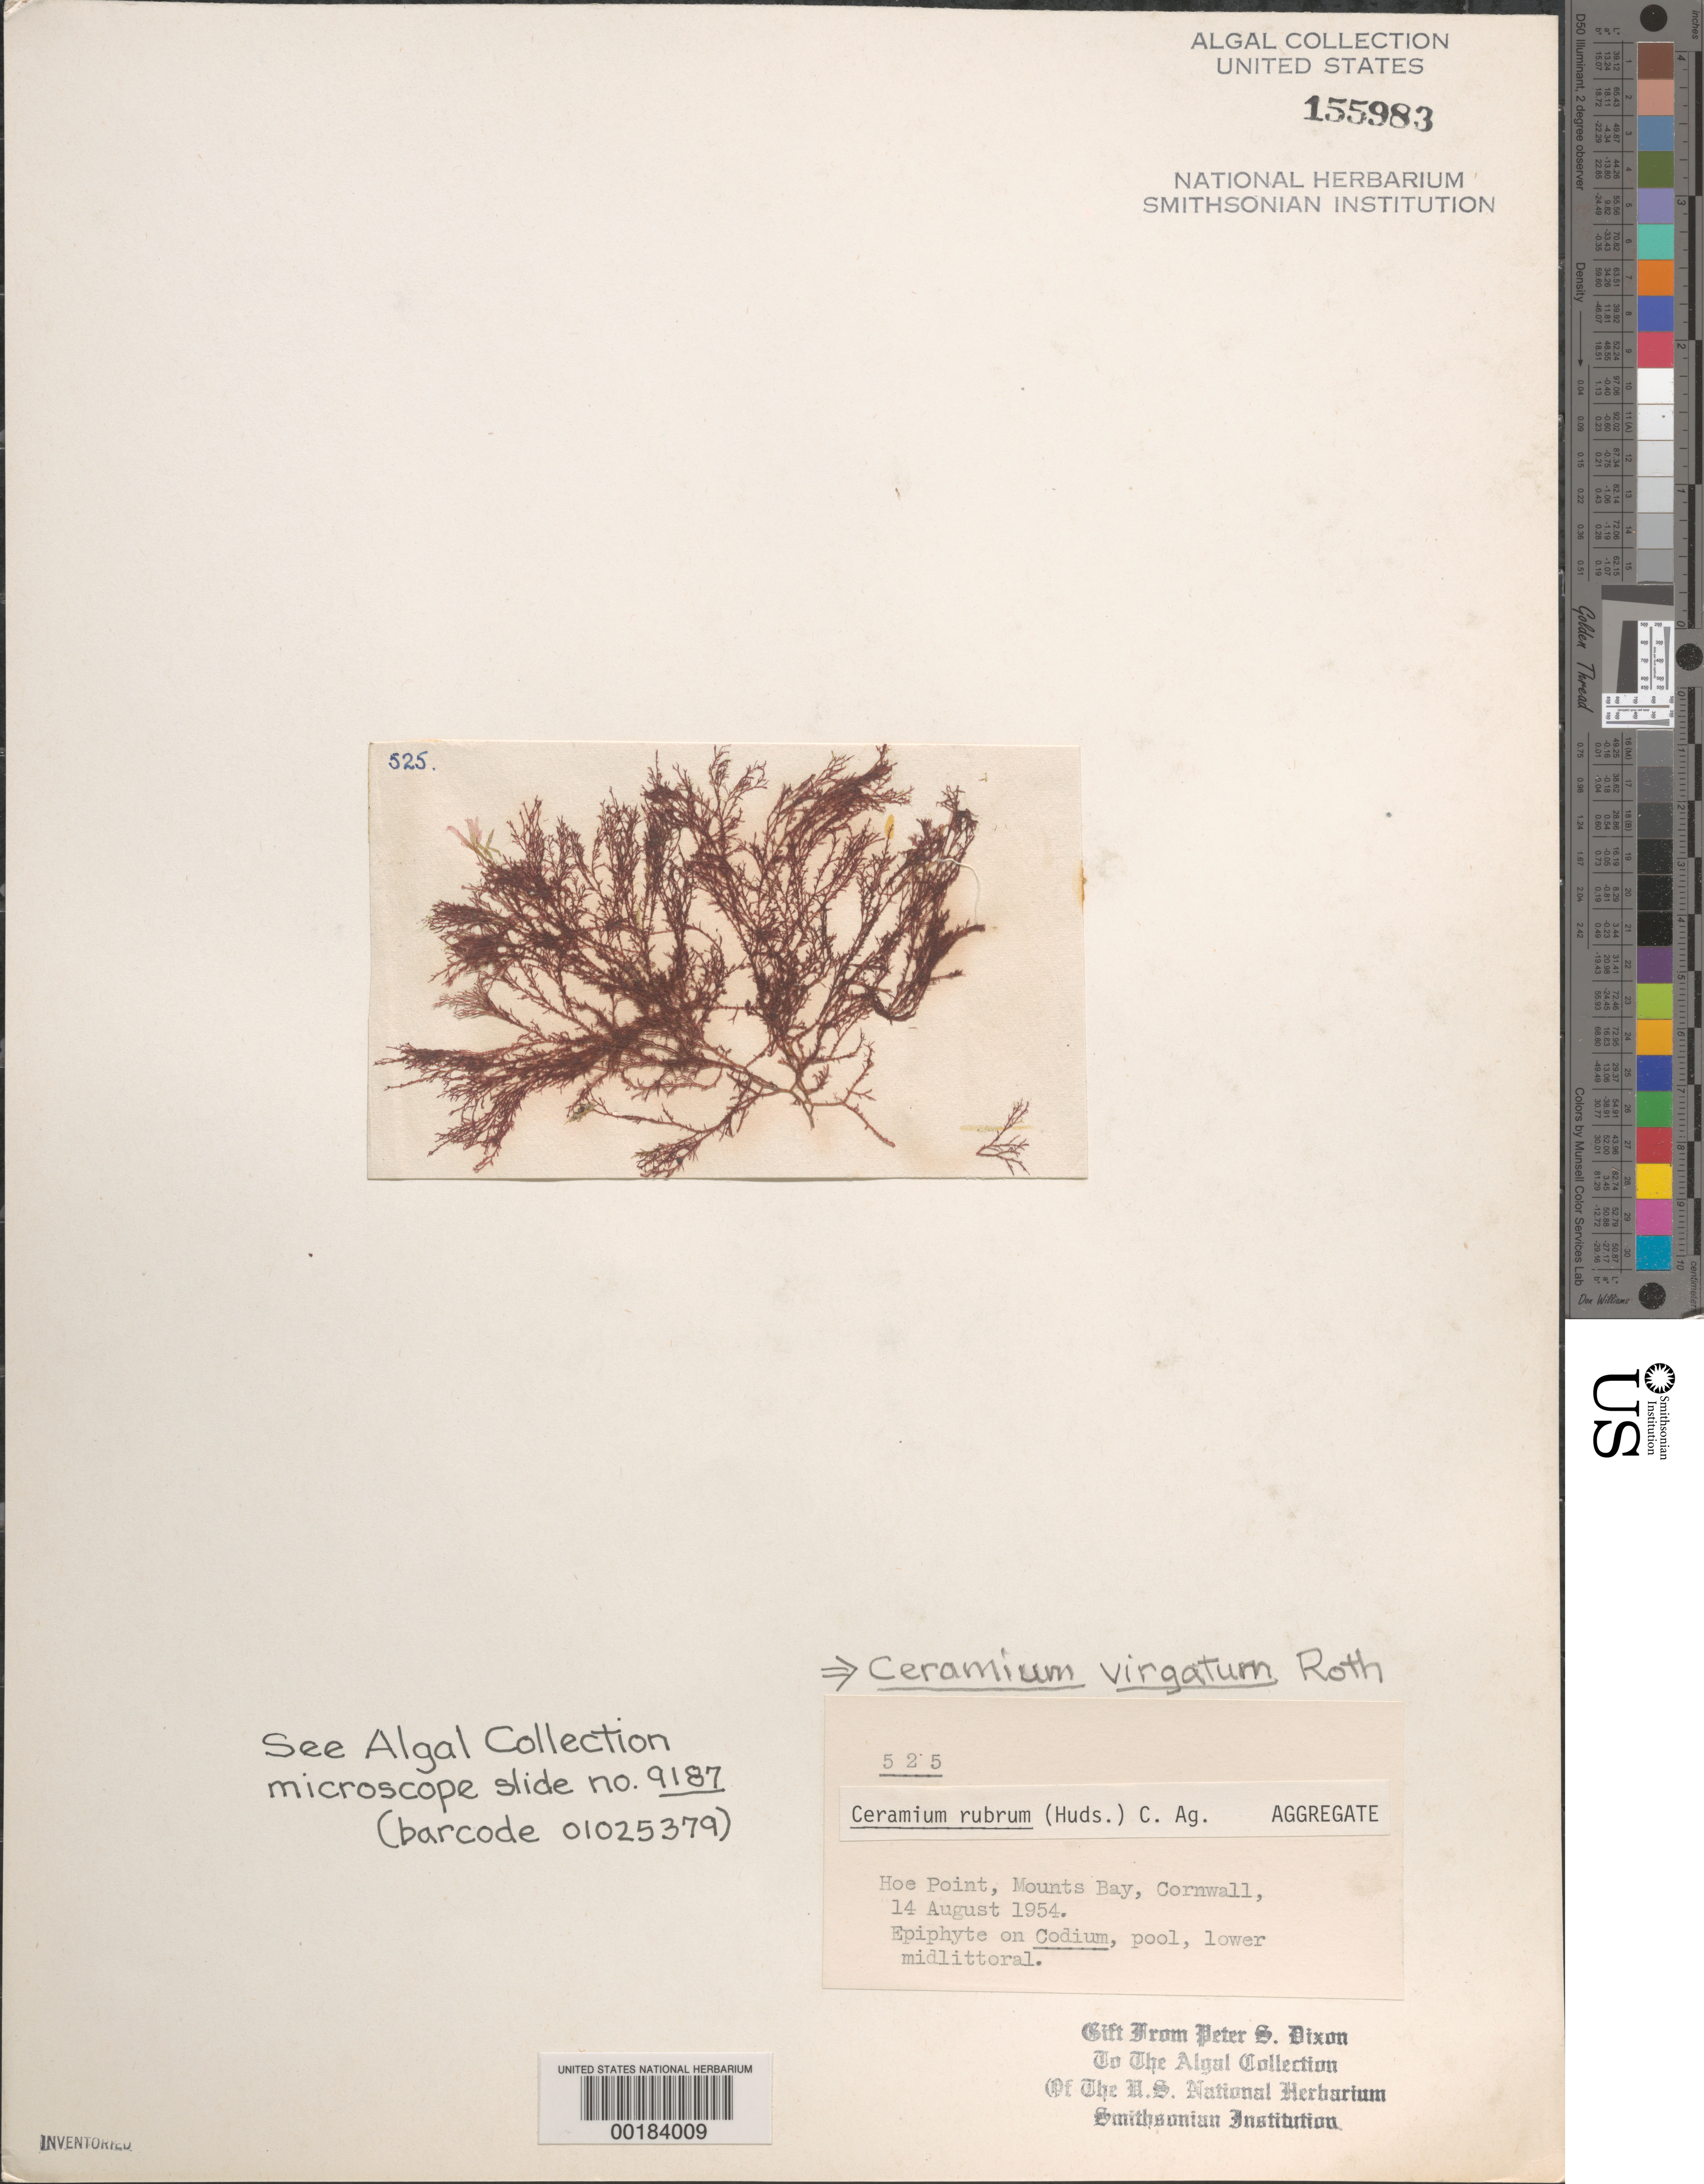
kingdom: Plantae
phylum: Rhodophyta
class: Florideophyceae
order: Ceramiales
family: Ceramiaceae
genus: Ceramium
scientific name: Ceramium virgatum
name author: Roth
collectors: P. S. Dixon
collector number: PSD 525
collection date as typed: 14 Aug 1954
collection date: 1954-08-14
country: United Kingdom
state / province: England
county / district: Cornwall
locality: Hoe Point, Mounts Bay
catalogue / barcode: US 155983